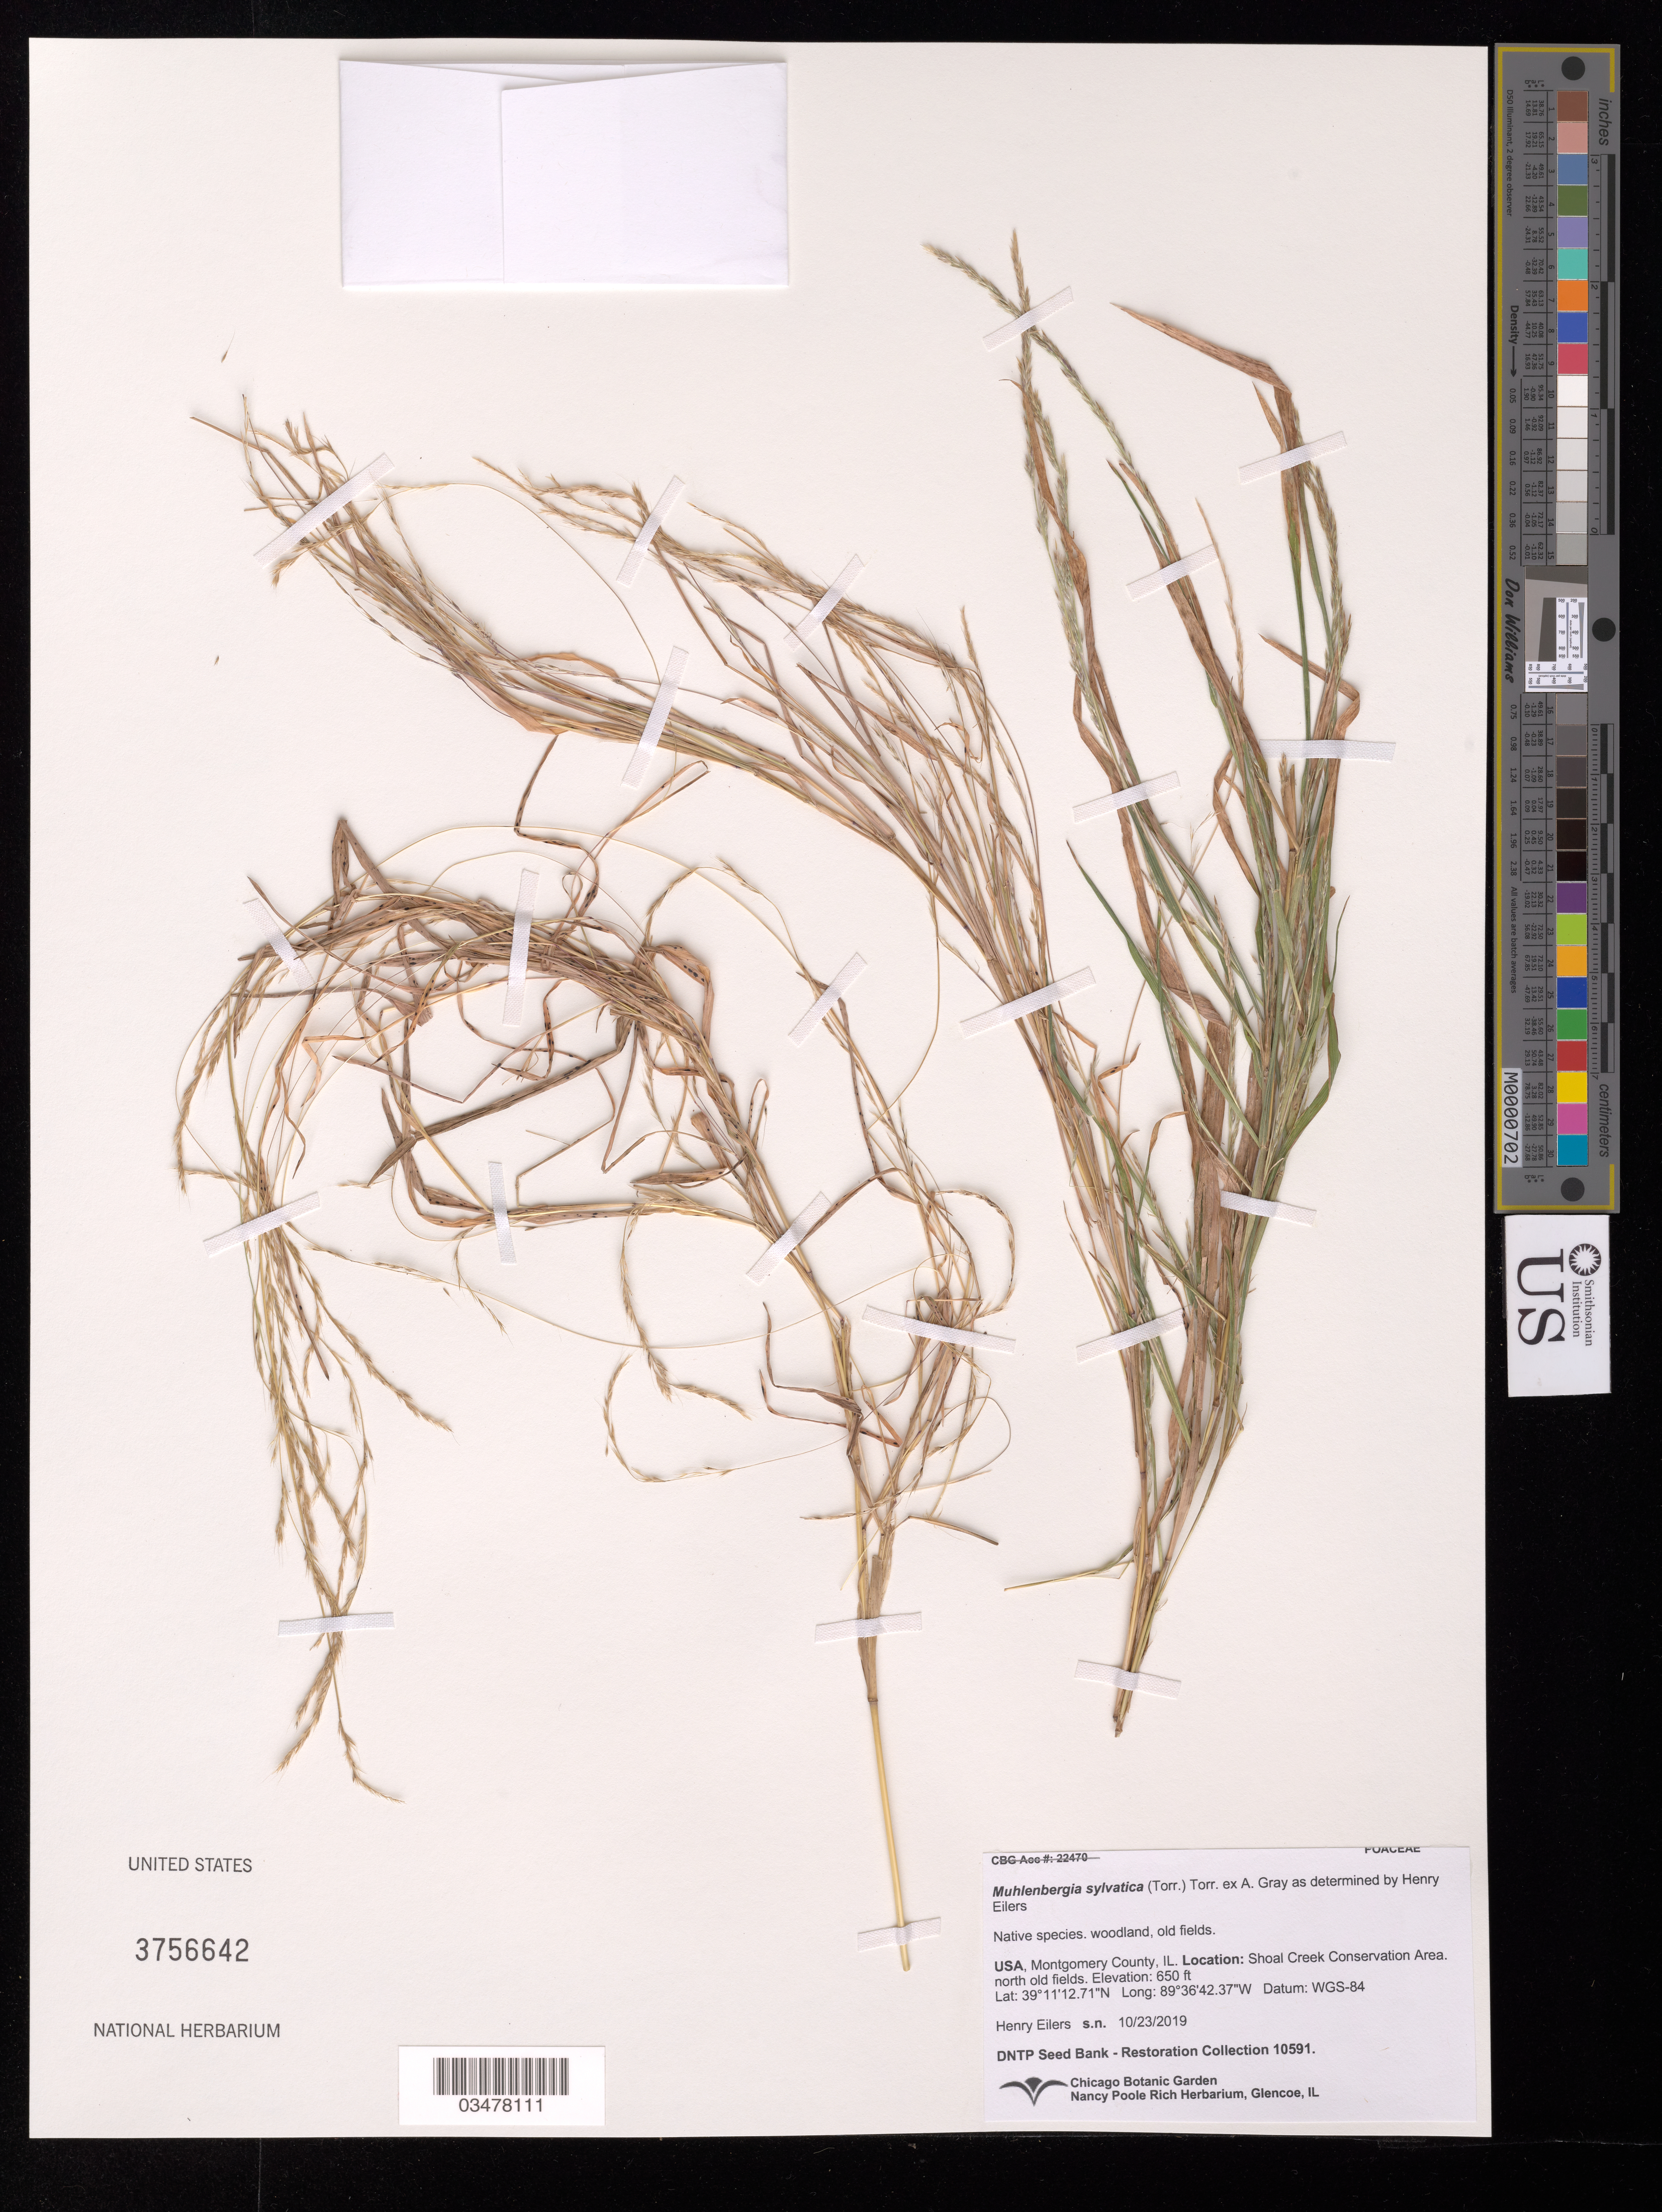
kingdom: Plantae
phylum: Tracheophyta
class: Liliopsida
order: Poales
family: Poaceae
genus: Muhlenbergia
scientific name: Muhlenbergia sylvatica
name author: (Torr.) Torr. ex A. Gray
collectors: H. Eilers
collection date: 2019-10-23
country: United States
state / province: Illinois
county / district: Montgomery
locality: Shoal Creek Conservation Area, north old fields.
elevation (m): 198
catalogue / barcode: US 3756642